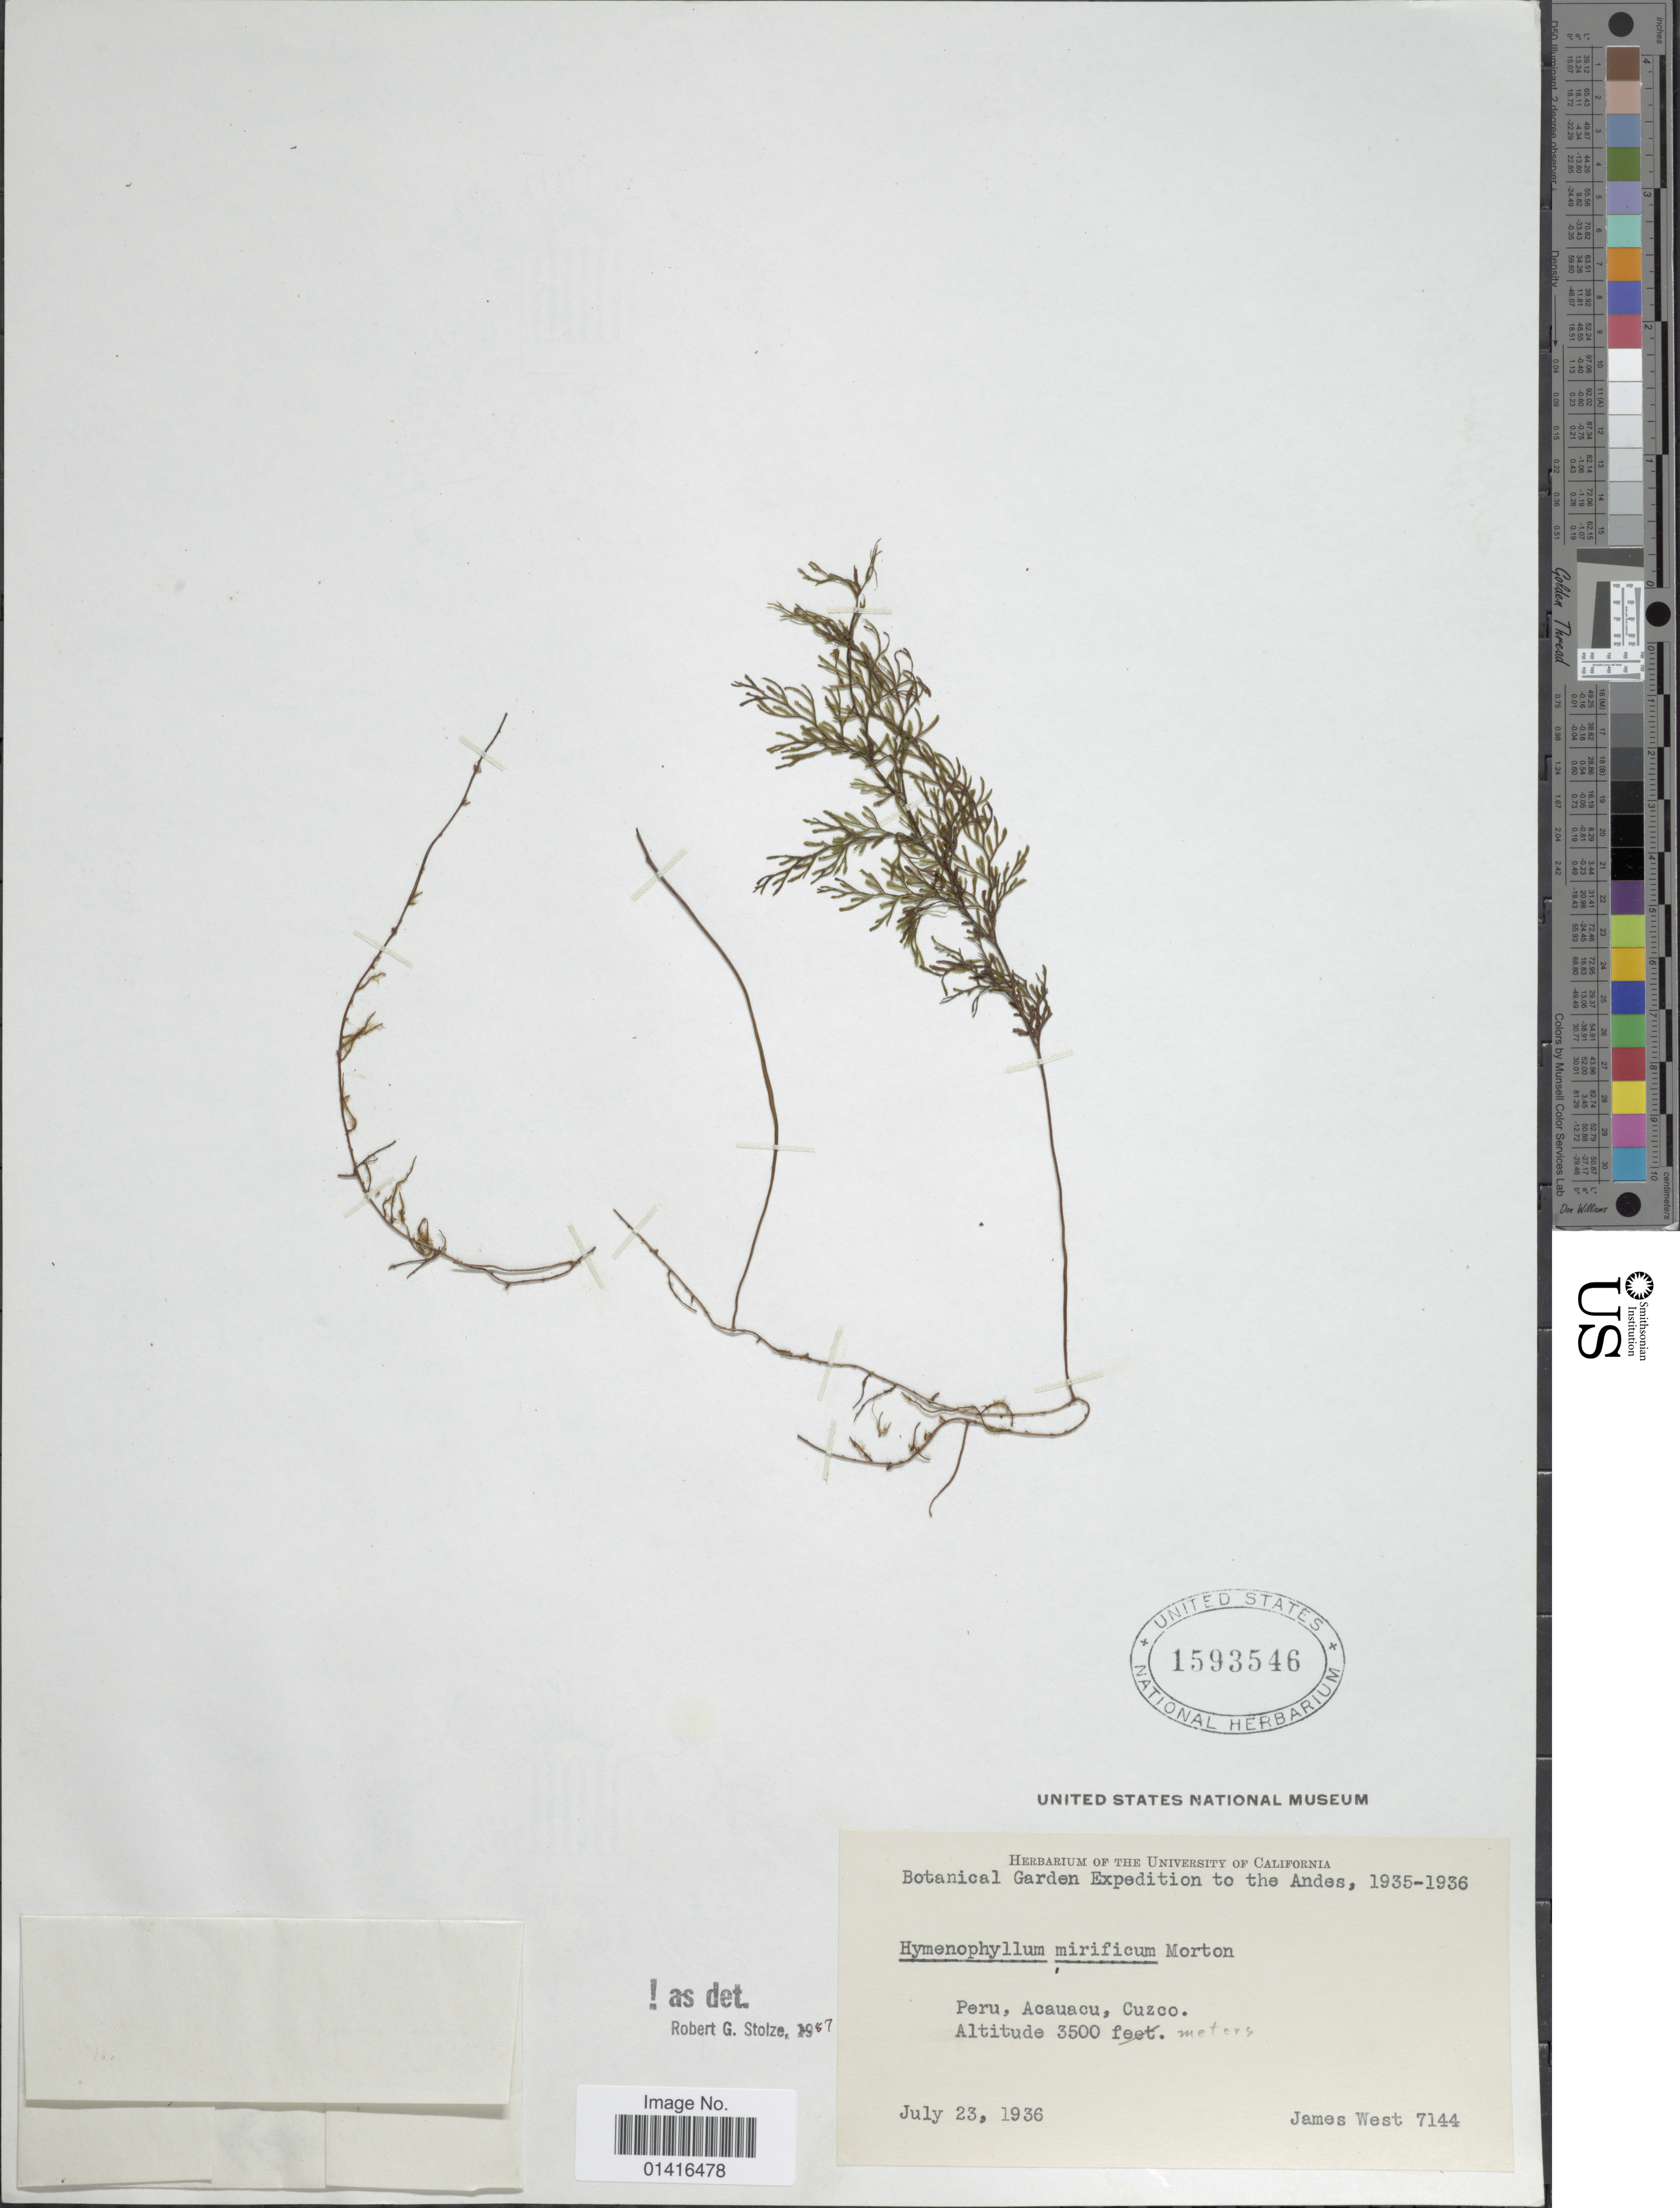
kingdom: Plantae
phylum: Tracheophyta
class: Polypodiopsida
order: Hymenophyllales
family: Hymenophyllaceae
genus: Hymenophyllum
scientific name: Hymenophyllum mirificum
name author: C.V. Morton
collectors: J. West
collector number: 7144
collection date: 1936-07-23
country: Peru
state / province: Cusco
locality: Acauacu.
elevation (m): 3500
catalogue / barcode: US 1593546